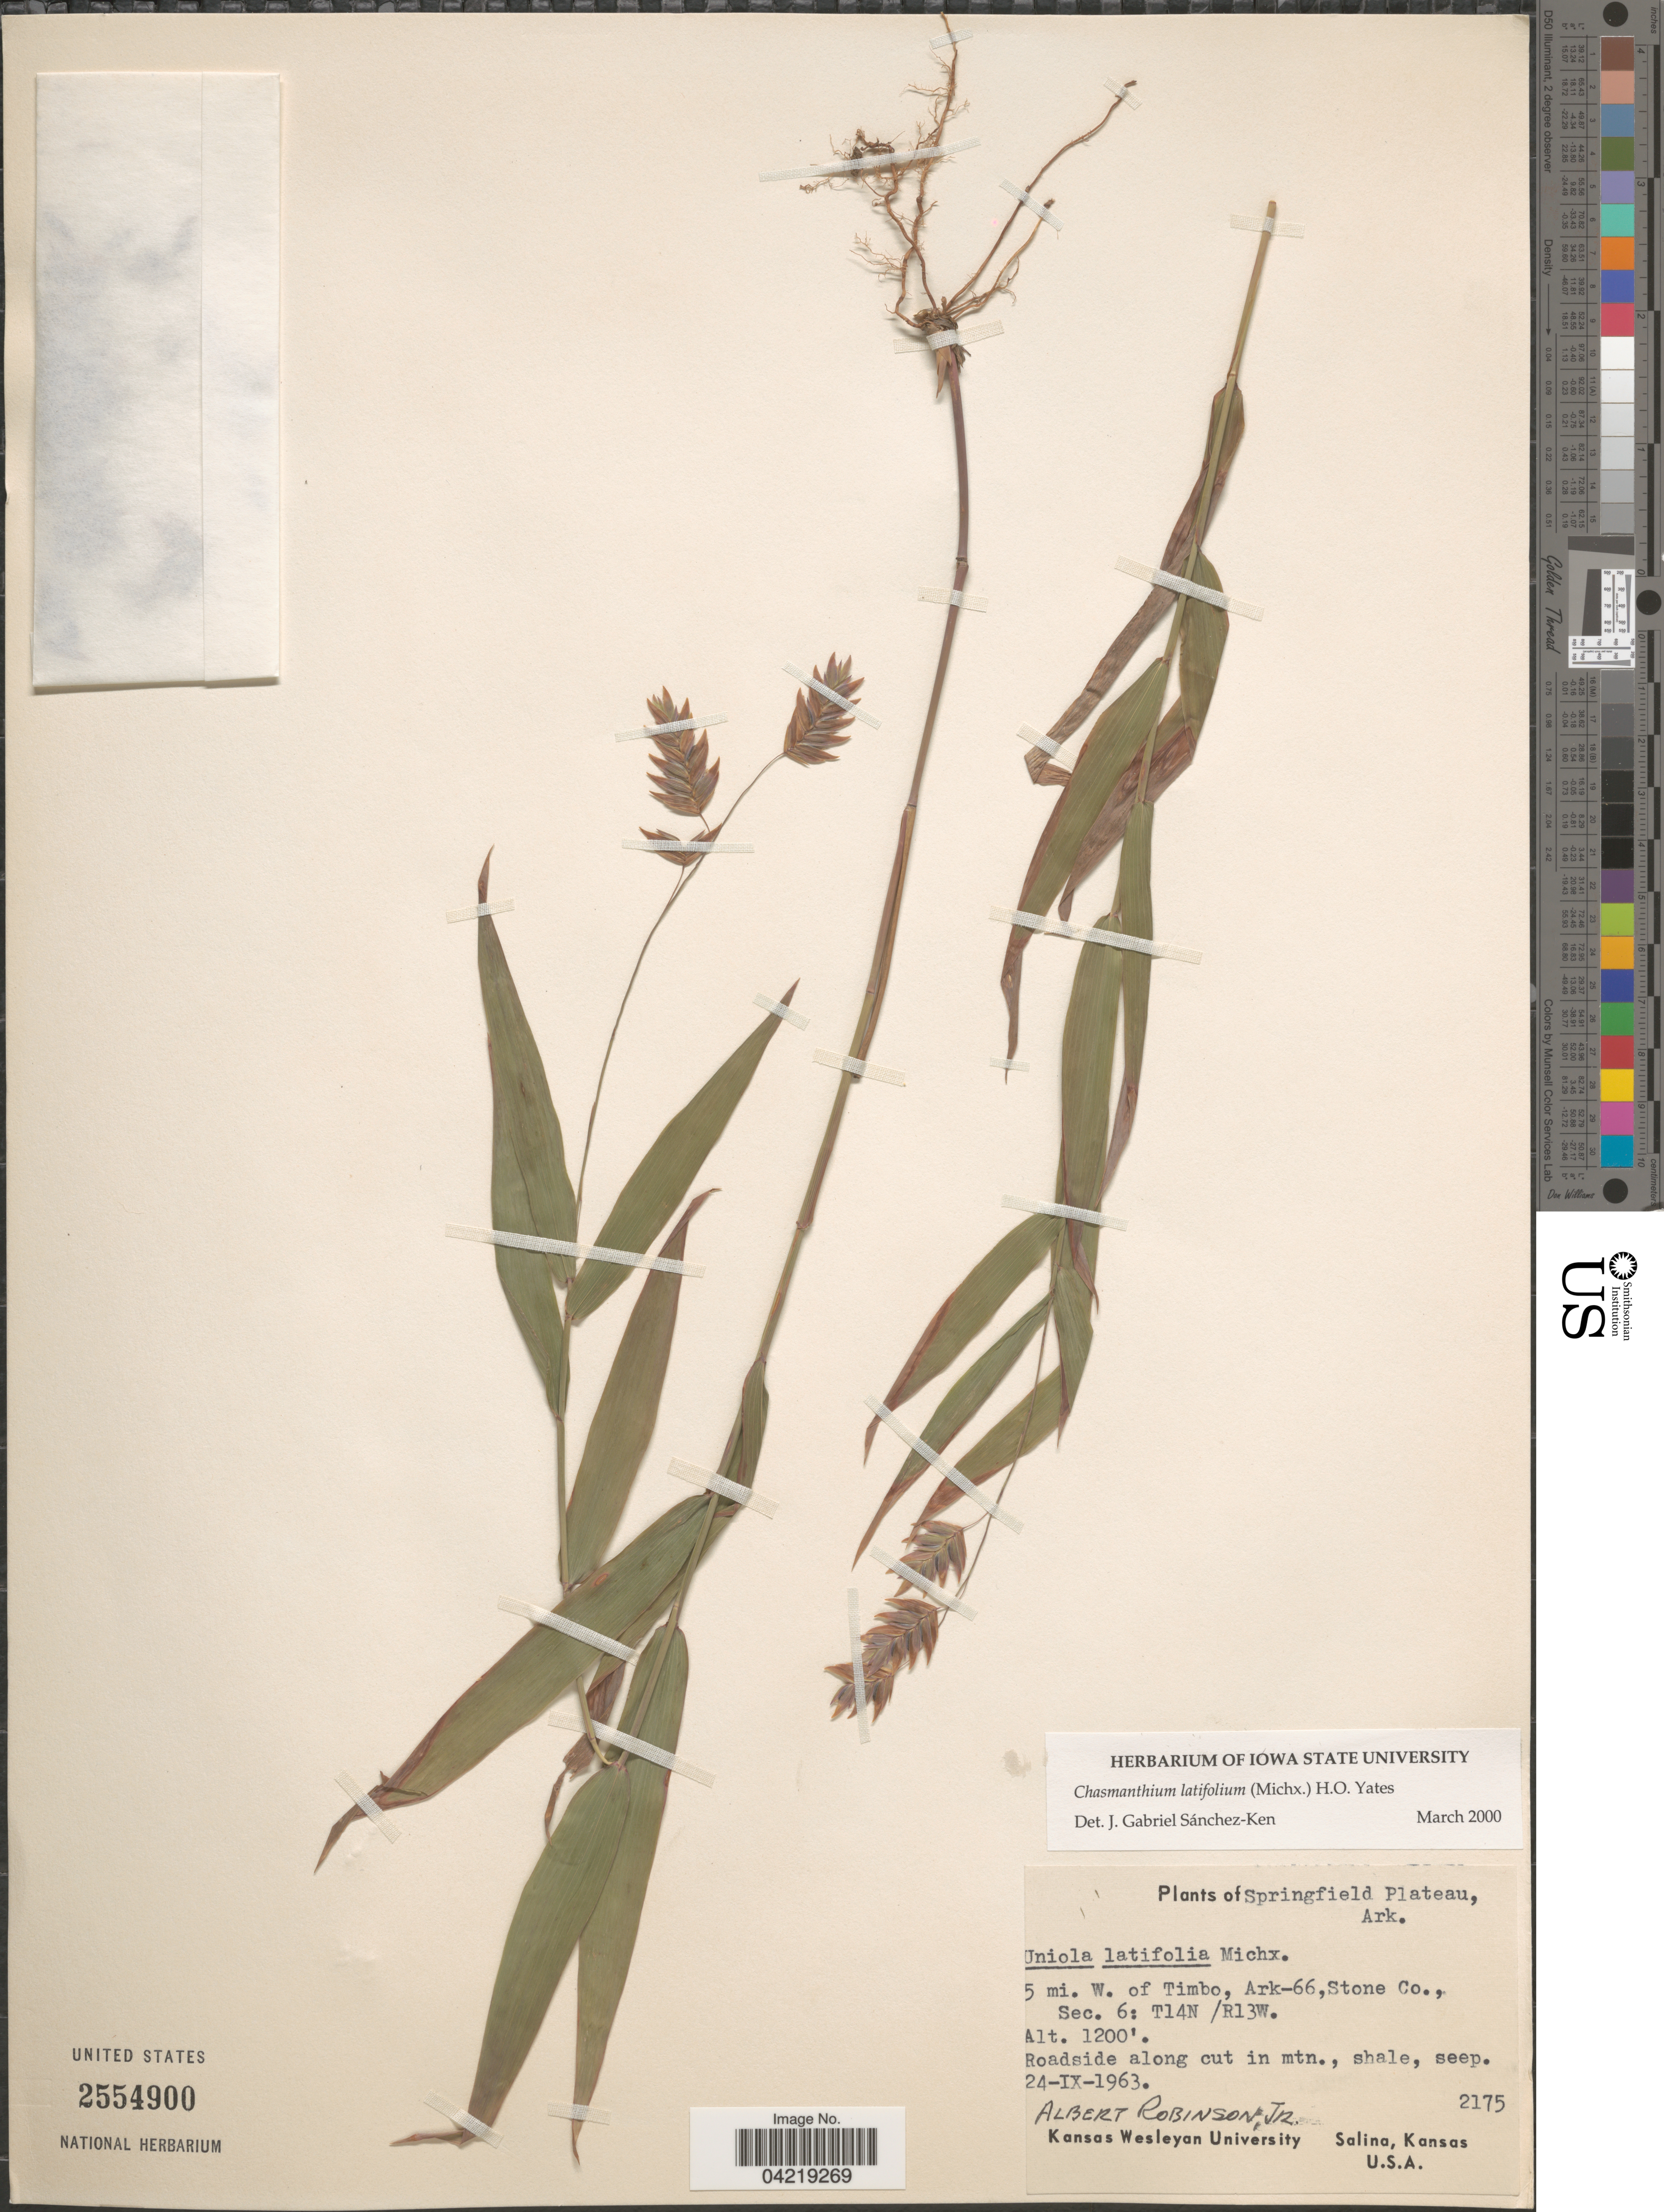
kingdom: Plantae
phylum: Tracheophyta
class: Liliopsida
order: Poales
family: Poaceae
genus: Chasmanthium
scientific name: Chasmanthium latifolium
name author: (Michx.) H.O. Yates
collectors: A. Robinson Jr.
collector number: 2175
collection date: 1963-09-24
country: United States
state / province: Arkansas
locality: Springfield Plateau. 5 mi. W. of Timbo, Ark-66, Stone Co., Sec. 6: T14N/R13W. Roadside along cut in mtn.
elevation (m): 366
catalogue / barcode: US 2554900